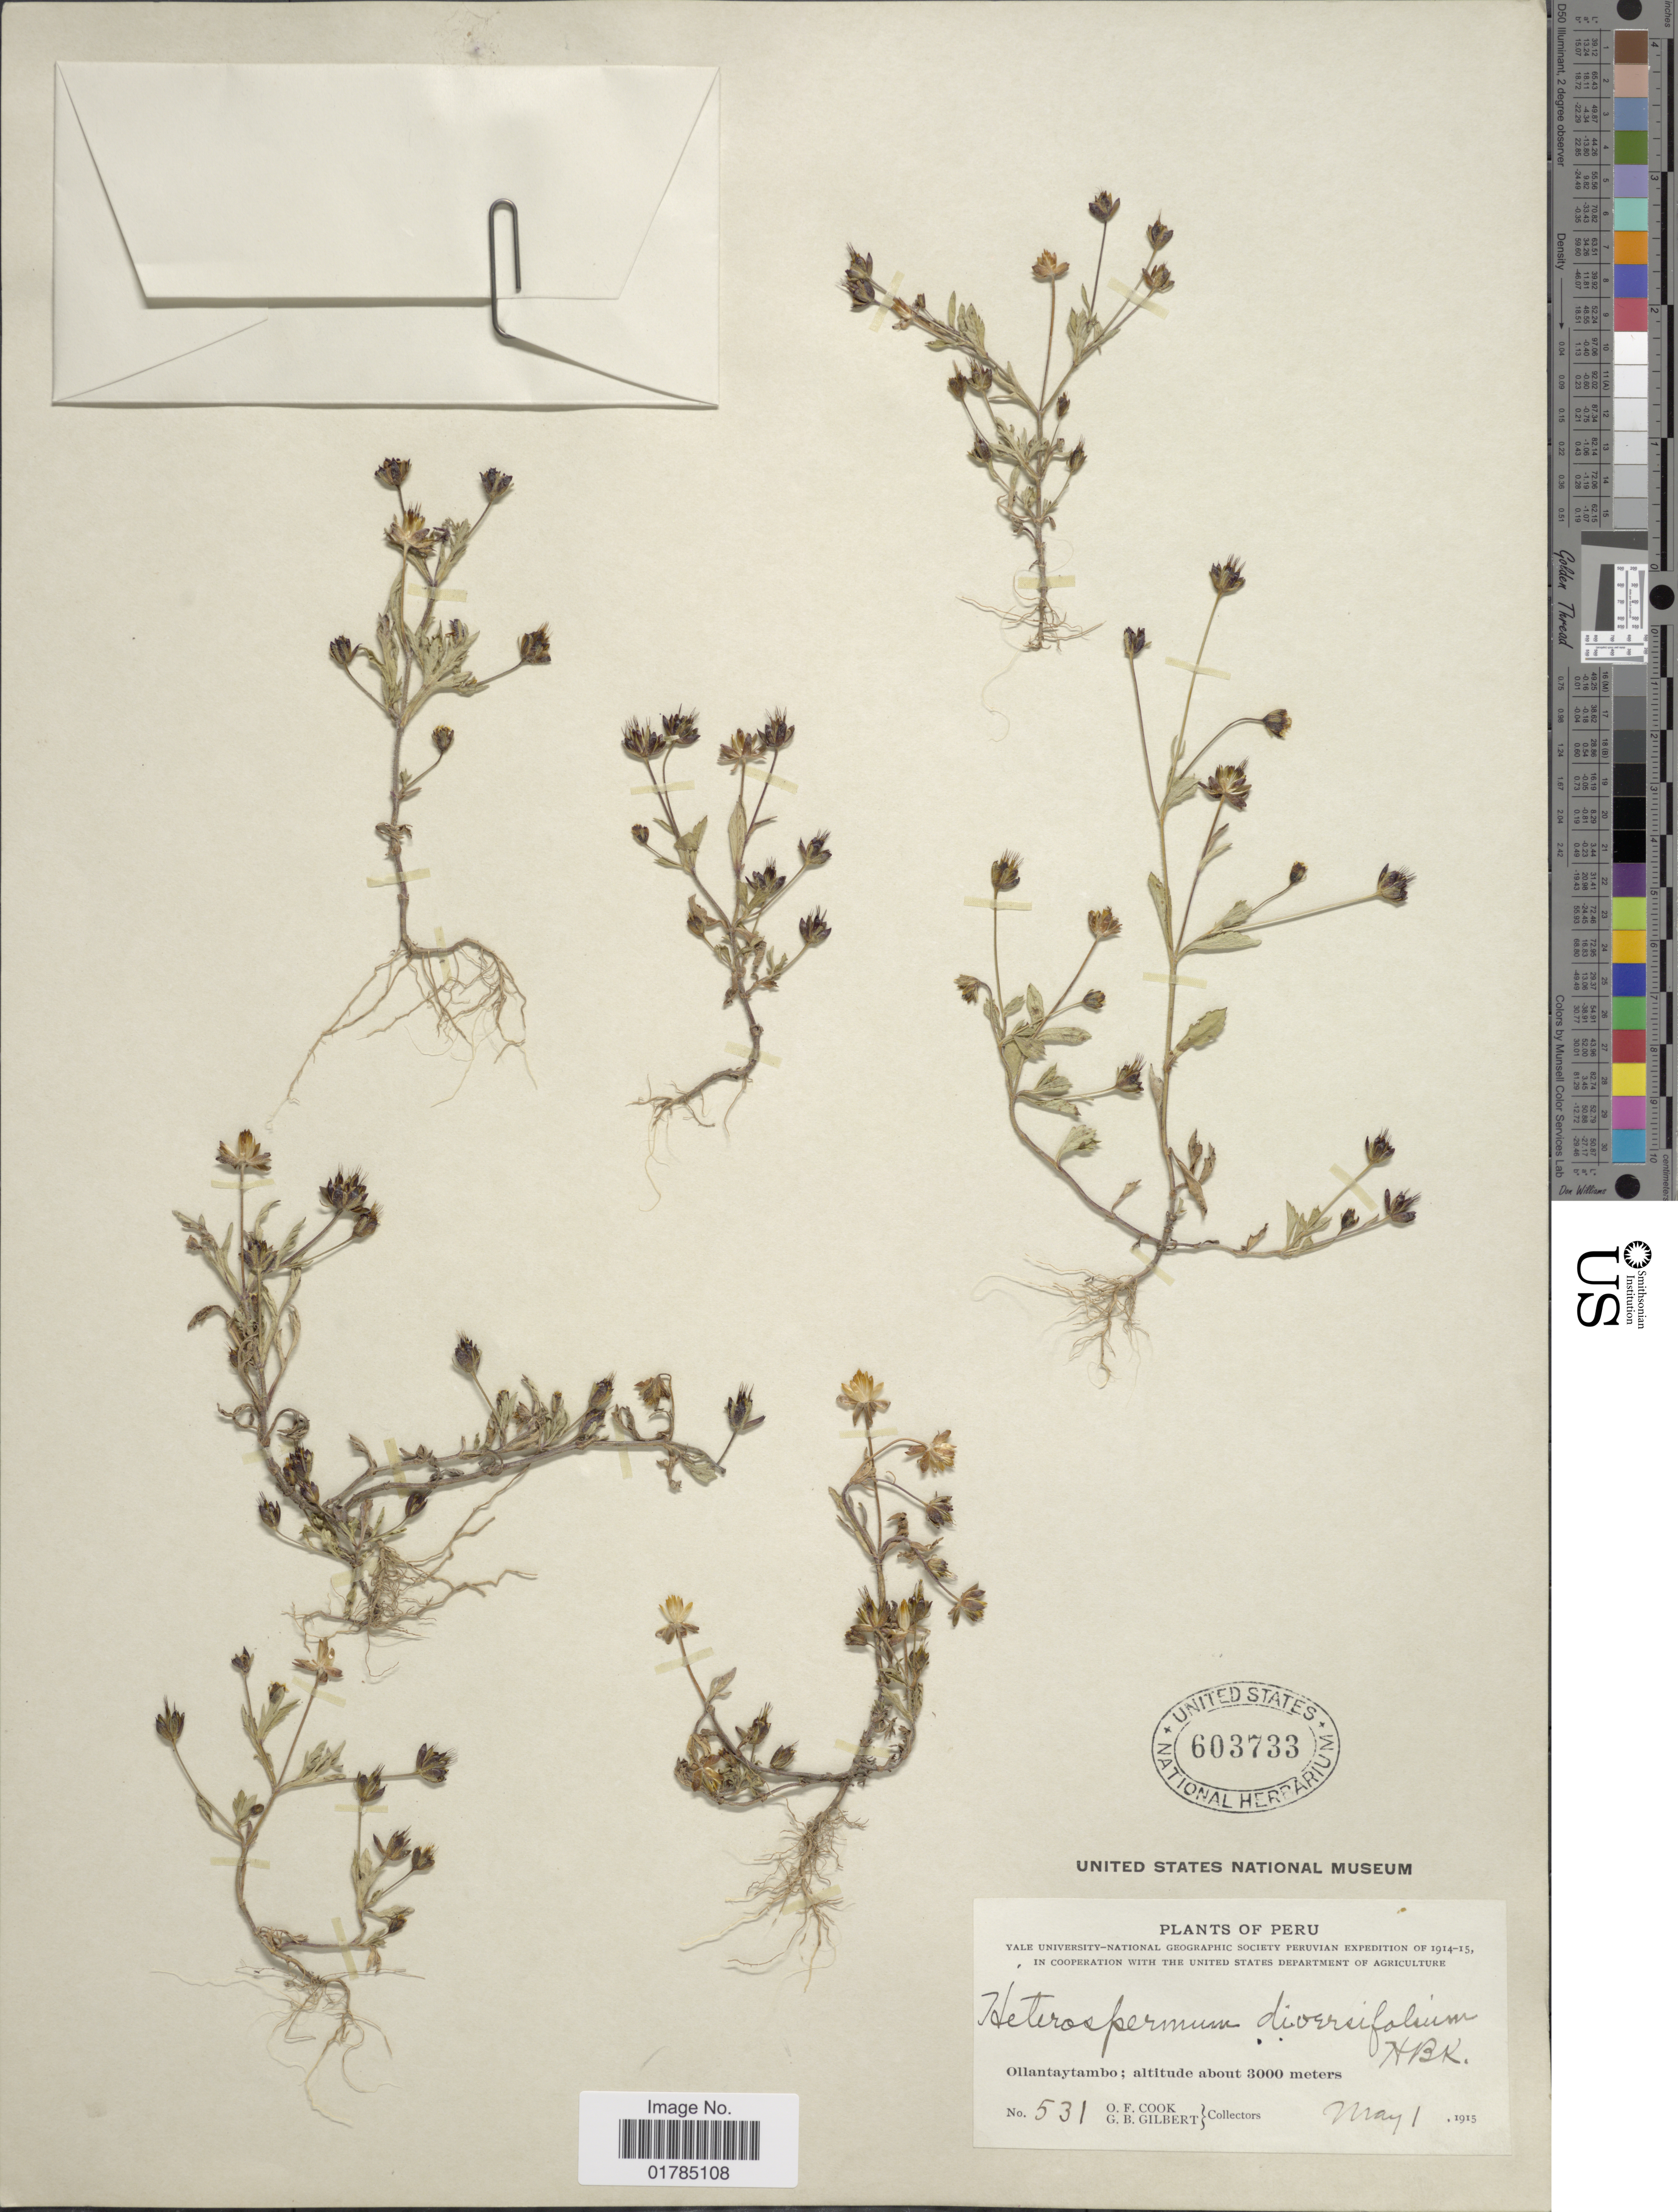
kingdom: Plantae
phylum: Tracheophyta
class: Magnoliopsida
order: Asterales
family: Asteraceae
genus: Heterosperma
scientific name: Heterosperma diversifolium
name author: Kunth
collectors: O. F. Cook & G. B. Gilbert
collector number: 531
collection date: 1915-05-01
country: Peru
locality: Ollantaytambo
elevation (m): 3000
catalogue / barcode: US 603733